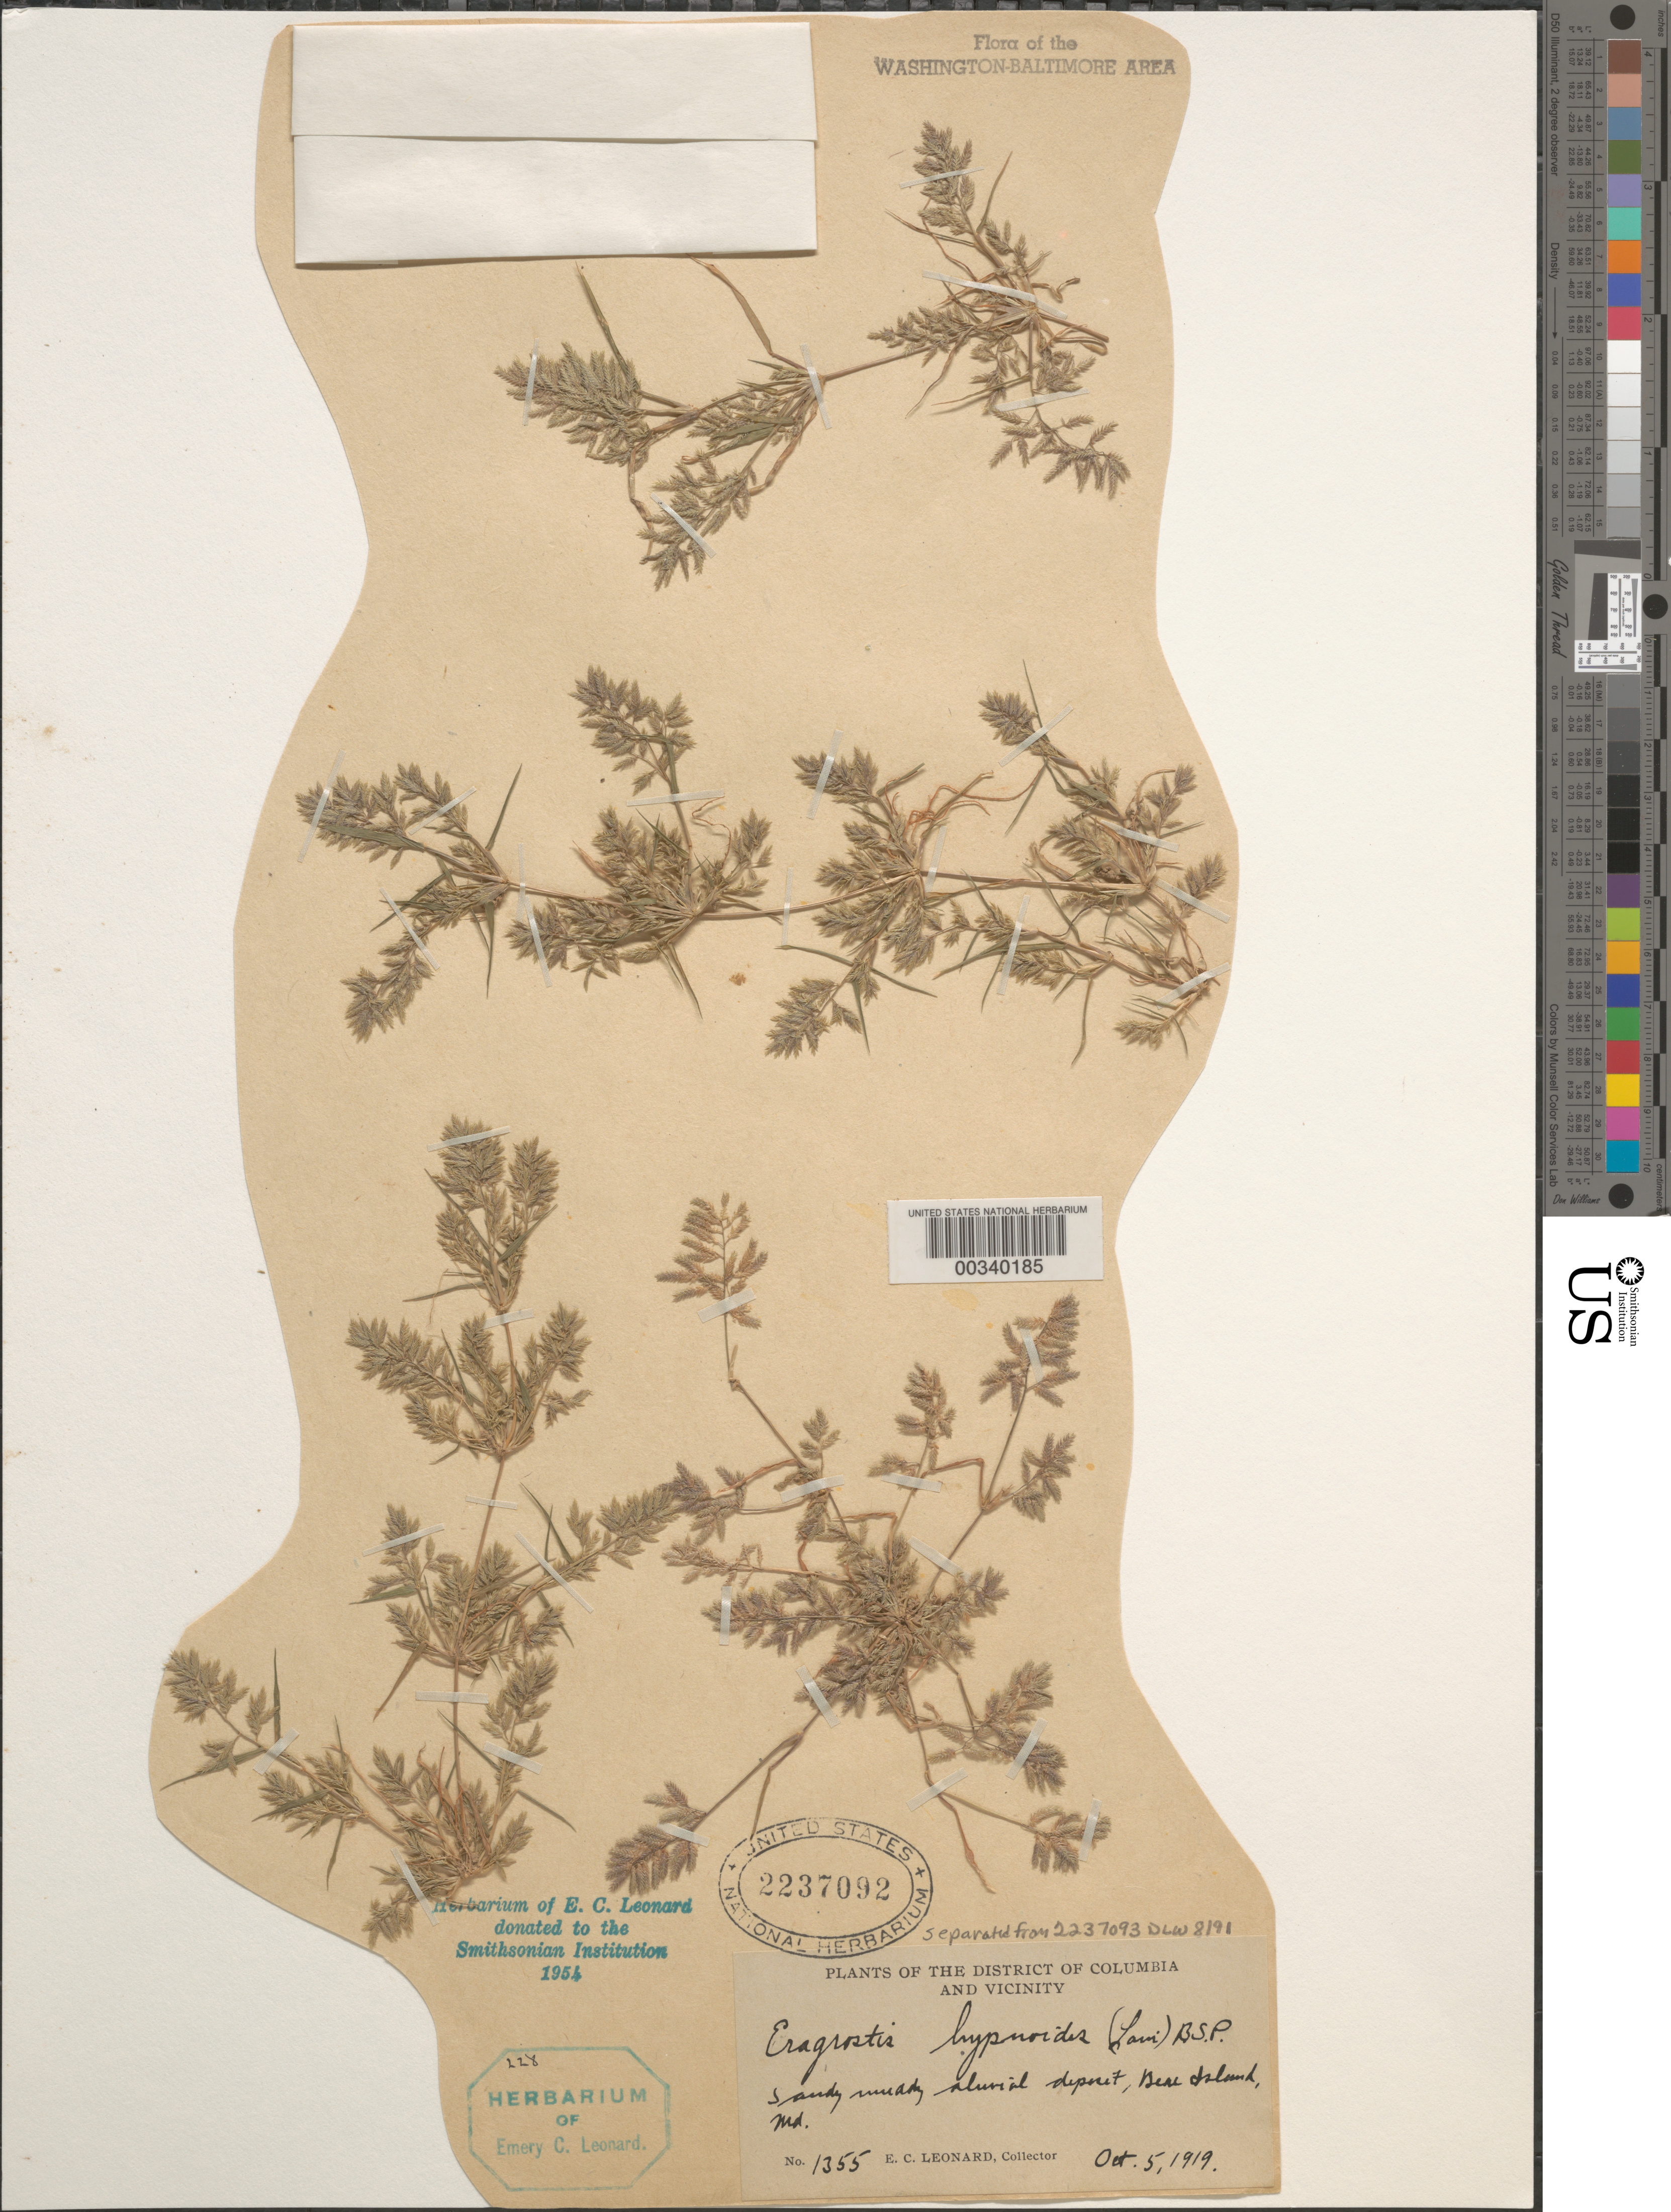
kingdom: Plantae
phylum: Tracheophyta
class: Liliopsida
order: Poales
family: Poaceae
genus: Eragrostis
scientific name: Eragrostis hypnoides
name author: (Lam.) Britton, Stearns & Poggenb.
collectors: E. C. Leonard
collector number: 1355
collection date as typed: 05 Oct 1919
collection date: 1919-10-05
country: United States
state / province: Maryland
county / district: Montgomery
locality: Bear Island C. & O. Canal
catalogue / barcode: US 2237092